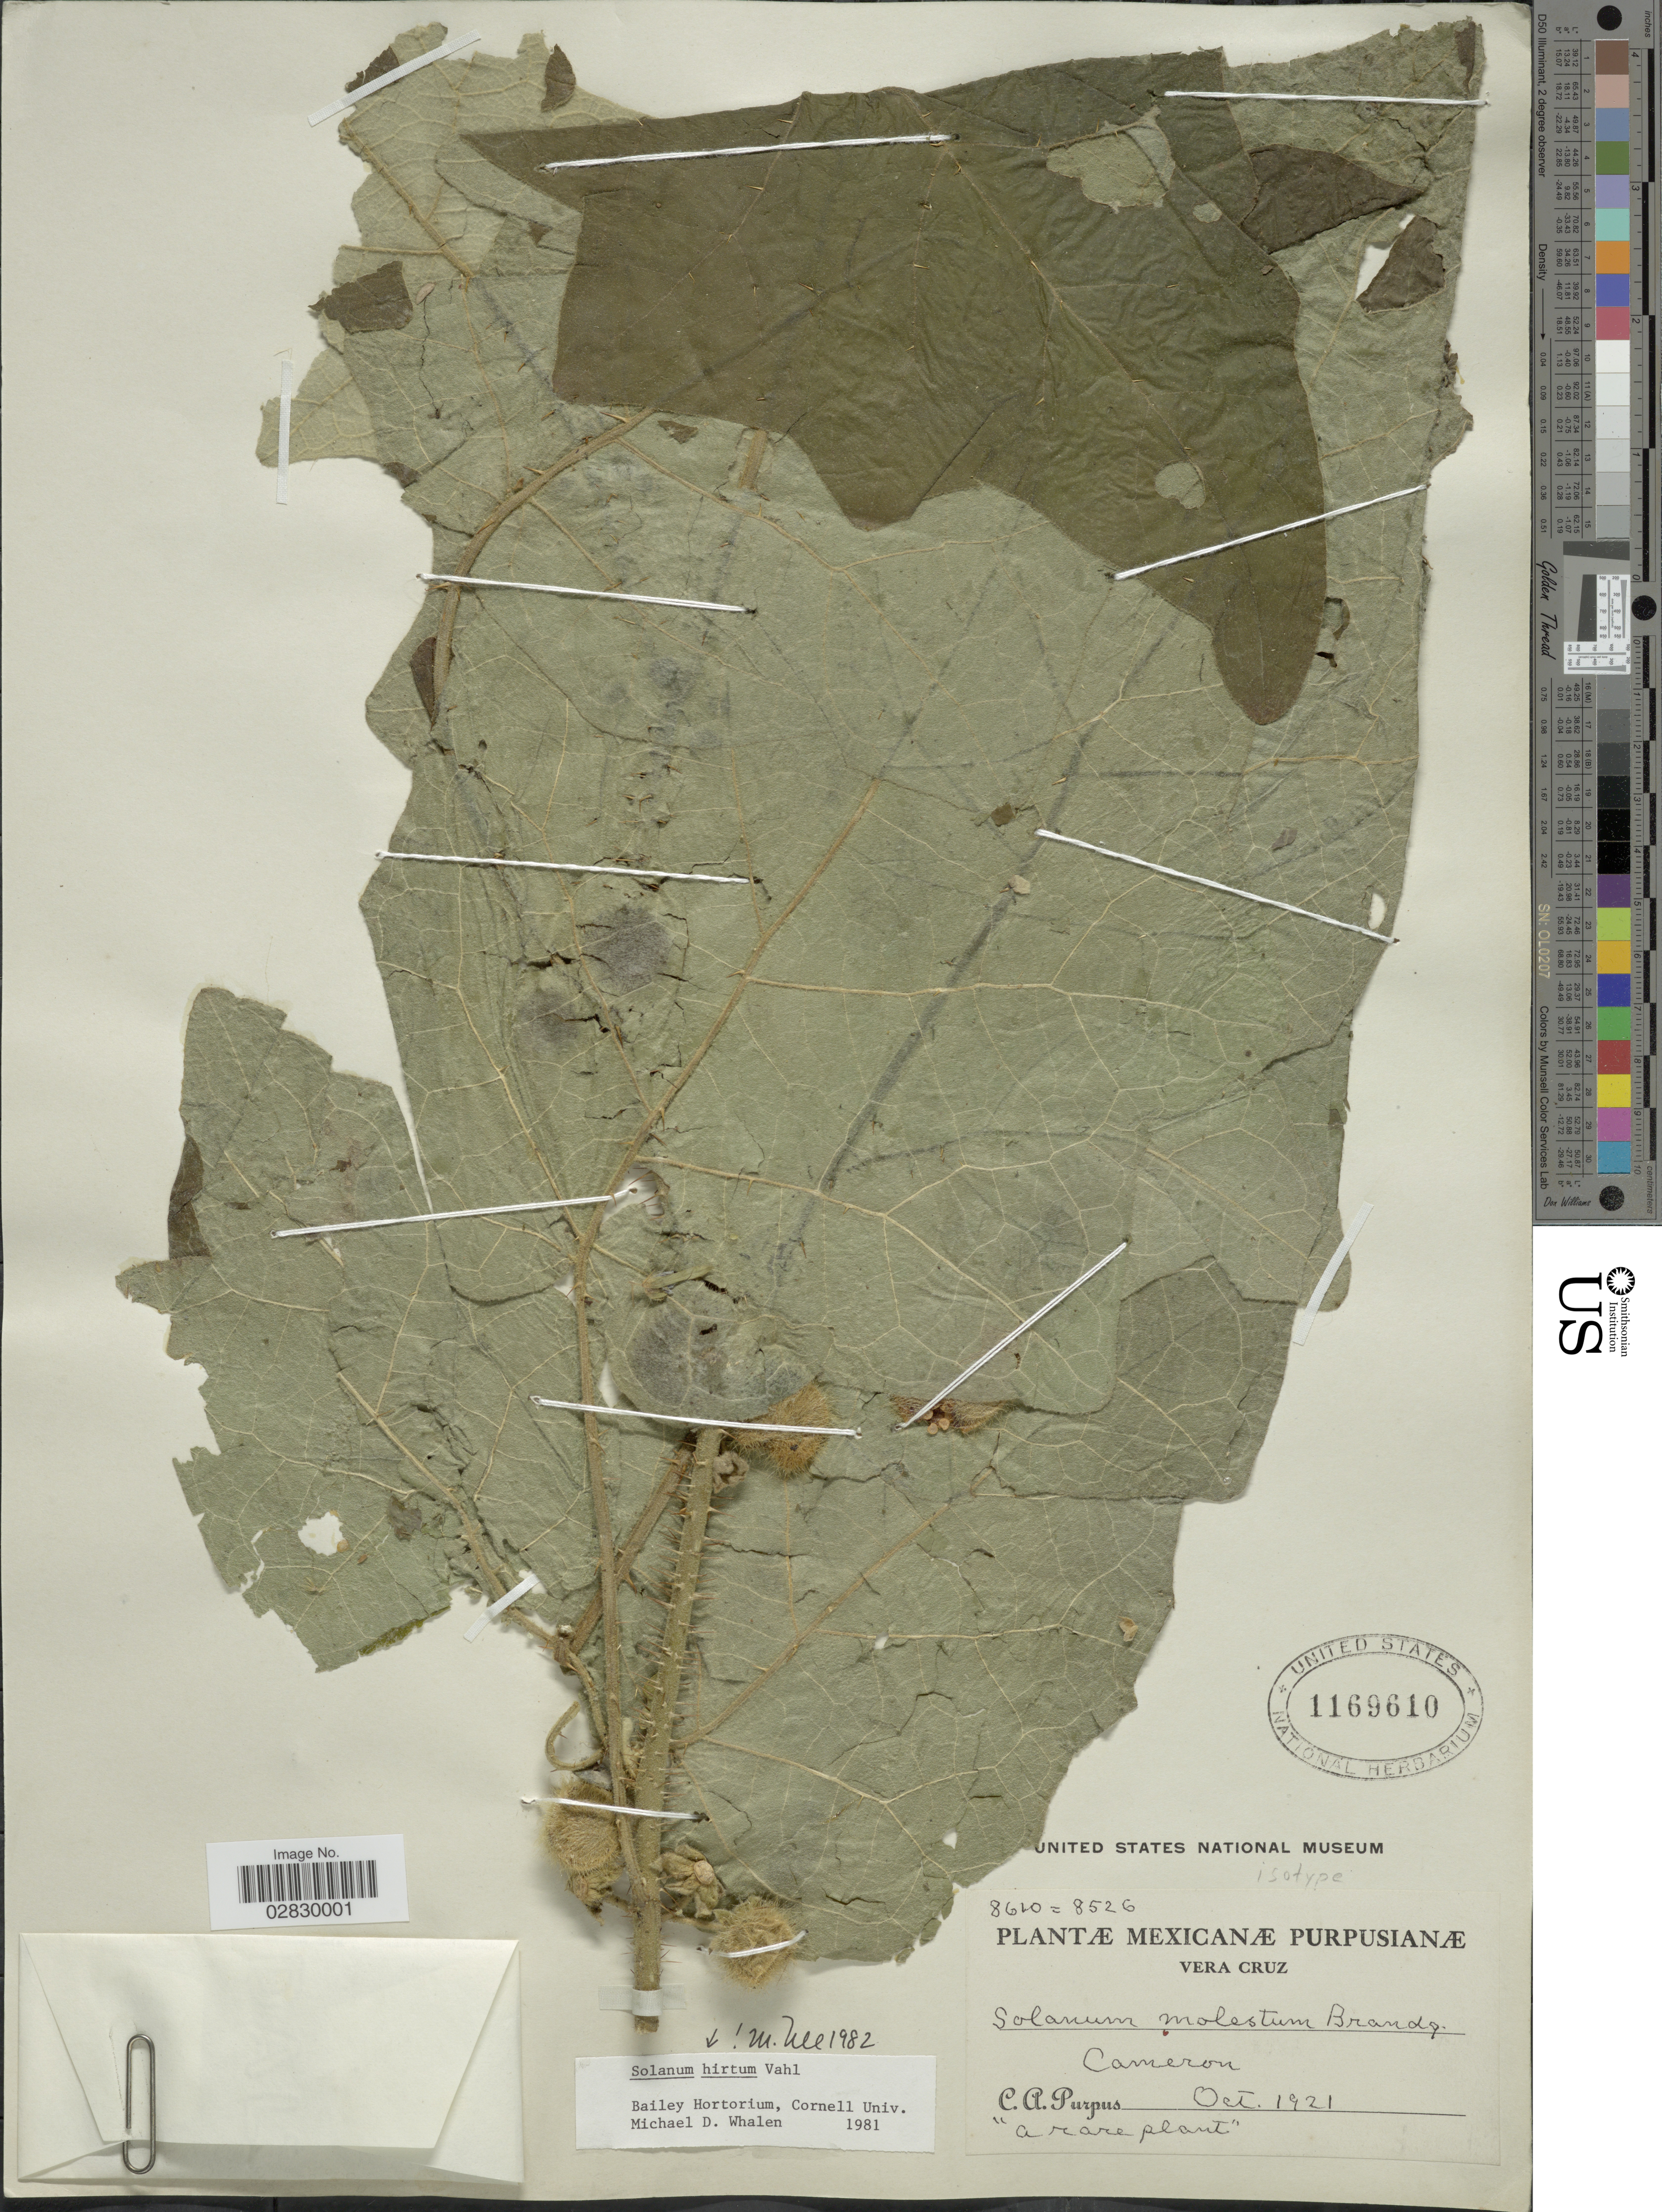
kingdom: Plantae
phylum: Tracheophyta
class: Magnoliopsida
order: Solanales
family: Solanaceae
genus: Solanum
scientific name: Solanum hirtum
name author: Vahl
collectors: C. A. Purpus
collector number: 8610=8526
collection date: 1921-10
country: Mexico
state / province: Veracruz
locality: Vera Cruz. Cameron.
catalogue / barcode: US 1169610